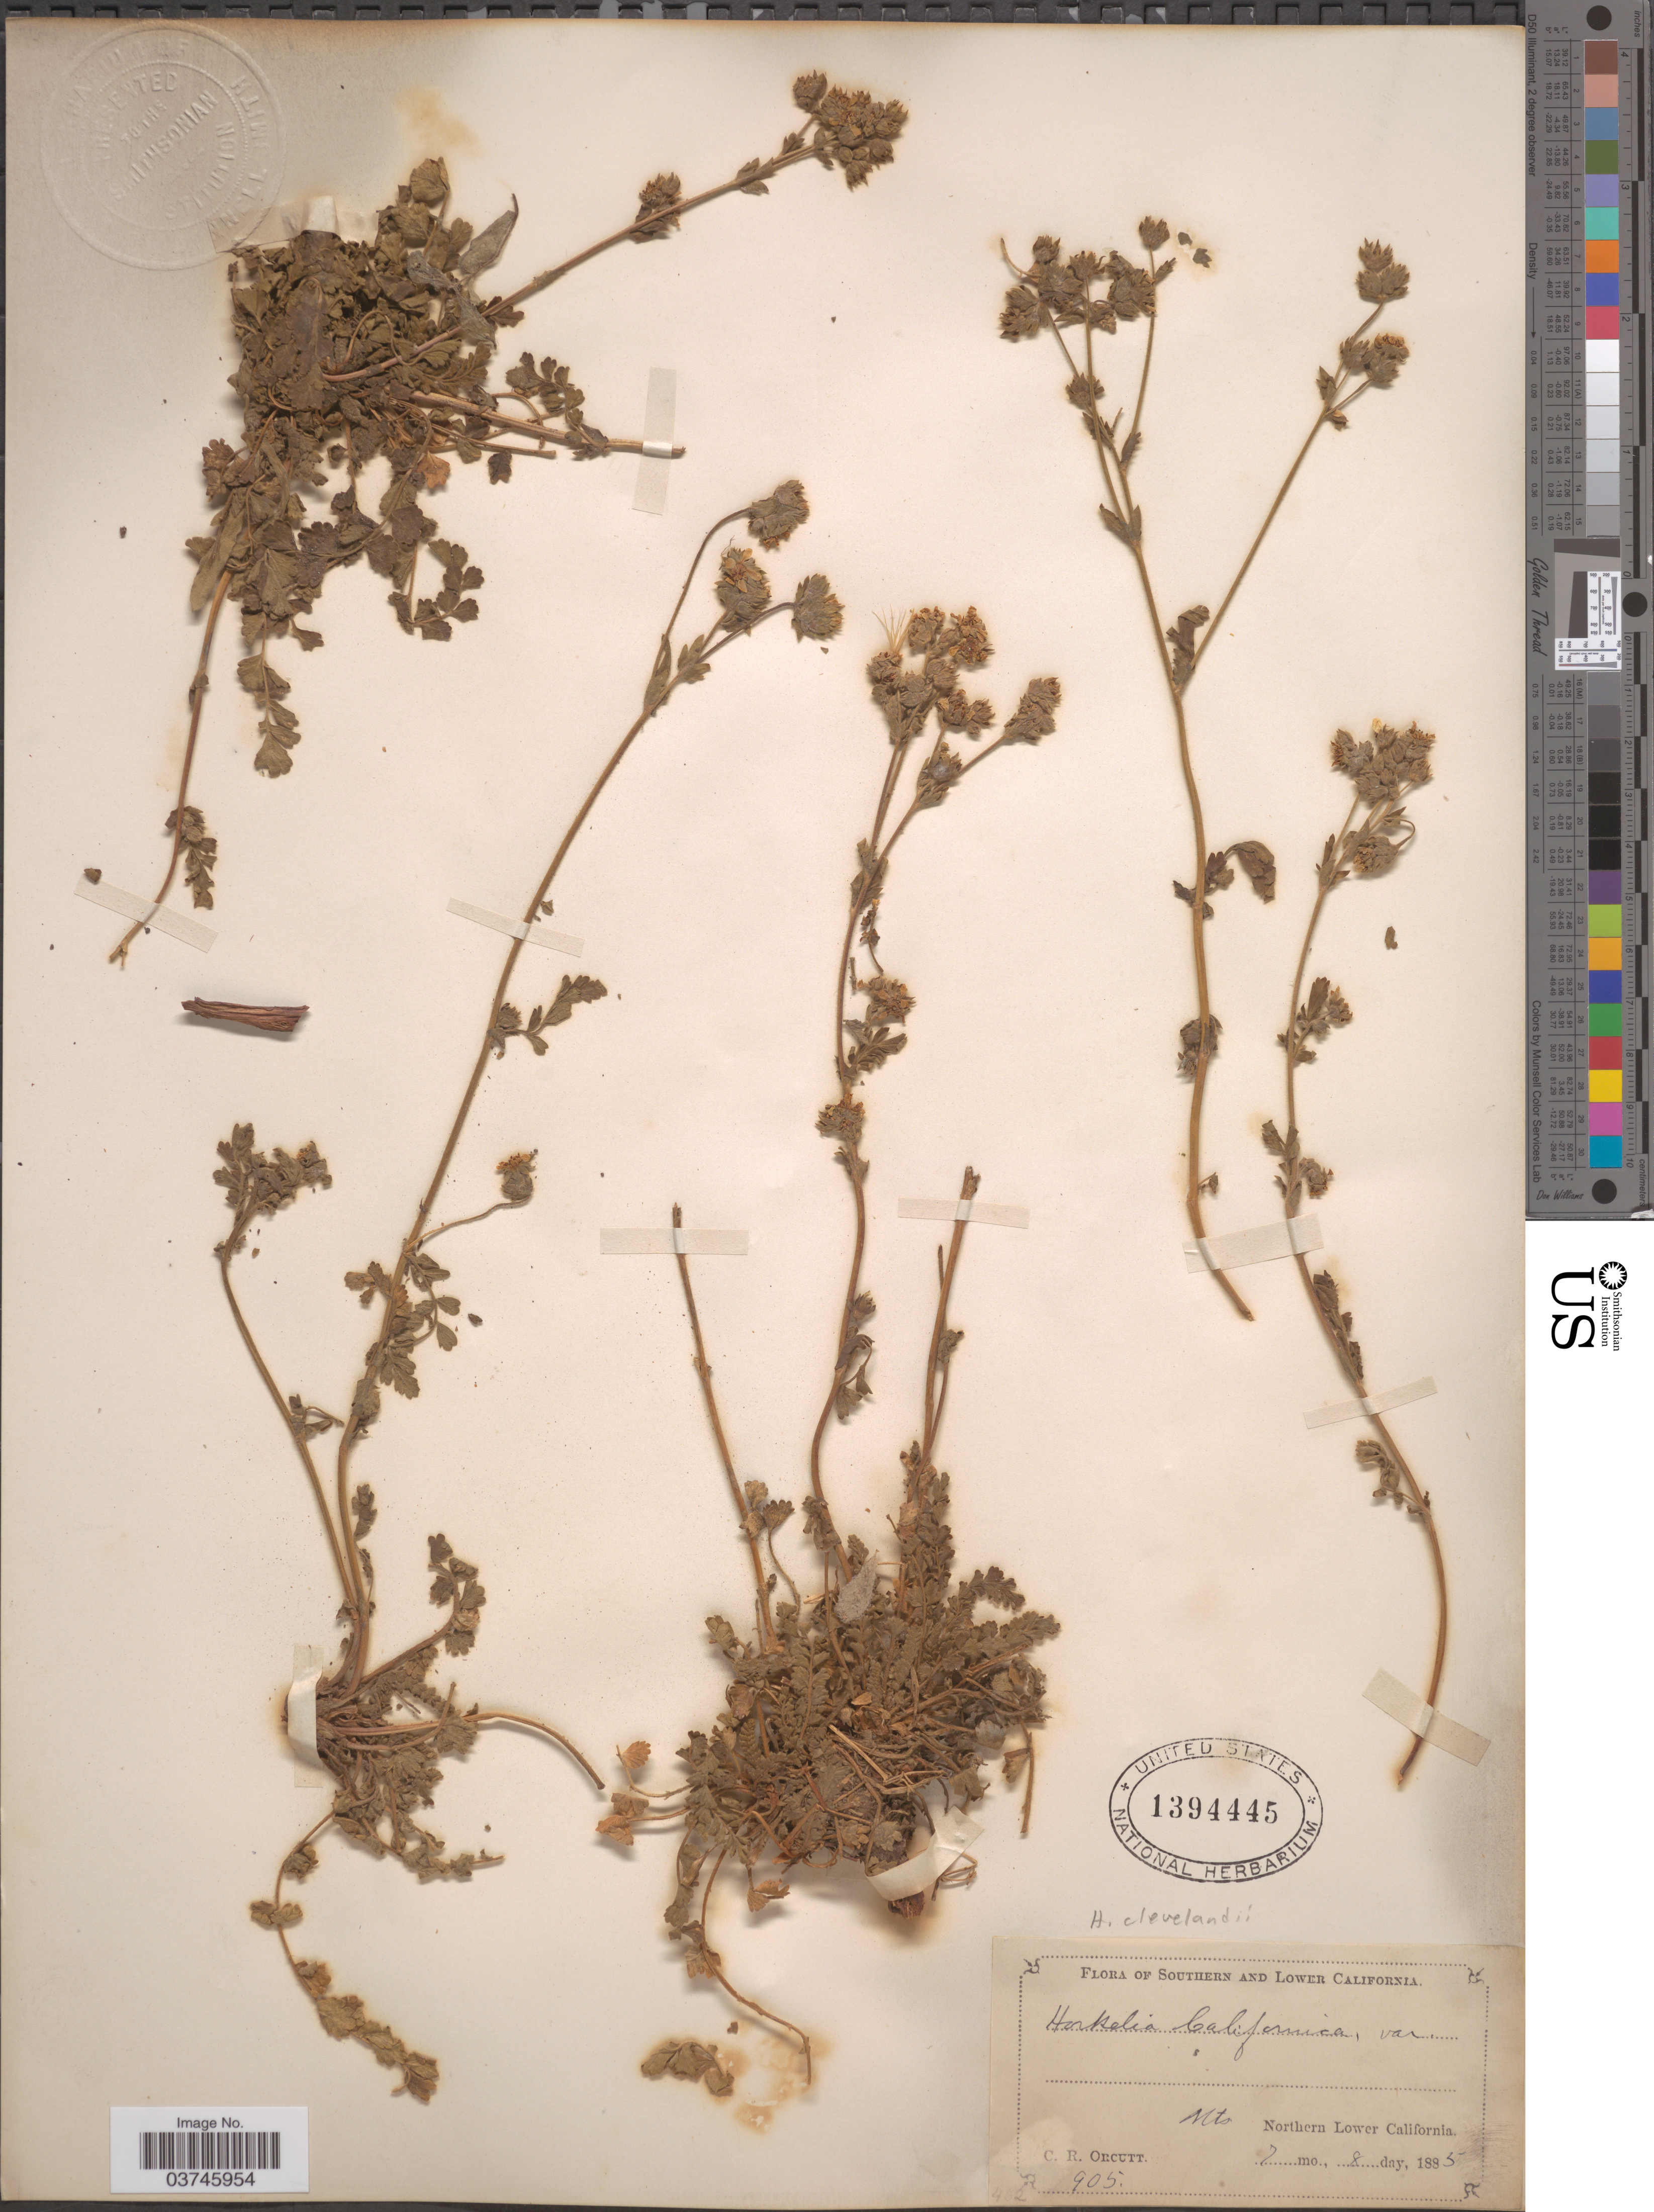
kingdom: Plantae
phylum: Tracheophyta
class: Magnoliopsida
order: Rosales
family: Rosaceae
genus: Potentilla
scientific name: Potentilla clevelandii var. clevelandii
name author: Greene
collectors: C. R. Orcutt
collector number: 905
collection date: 1885-07-08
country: Mexico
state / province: Baja California Norte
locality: Lower California. Mts. Northern Lower California.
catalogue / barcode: US 1394445